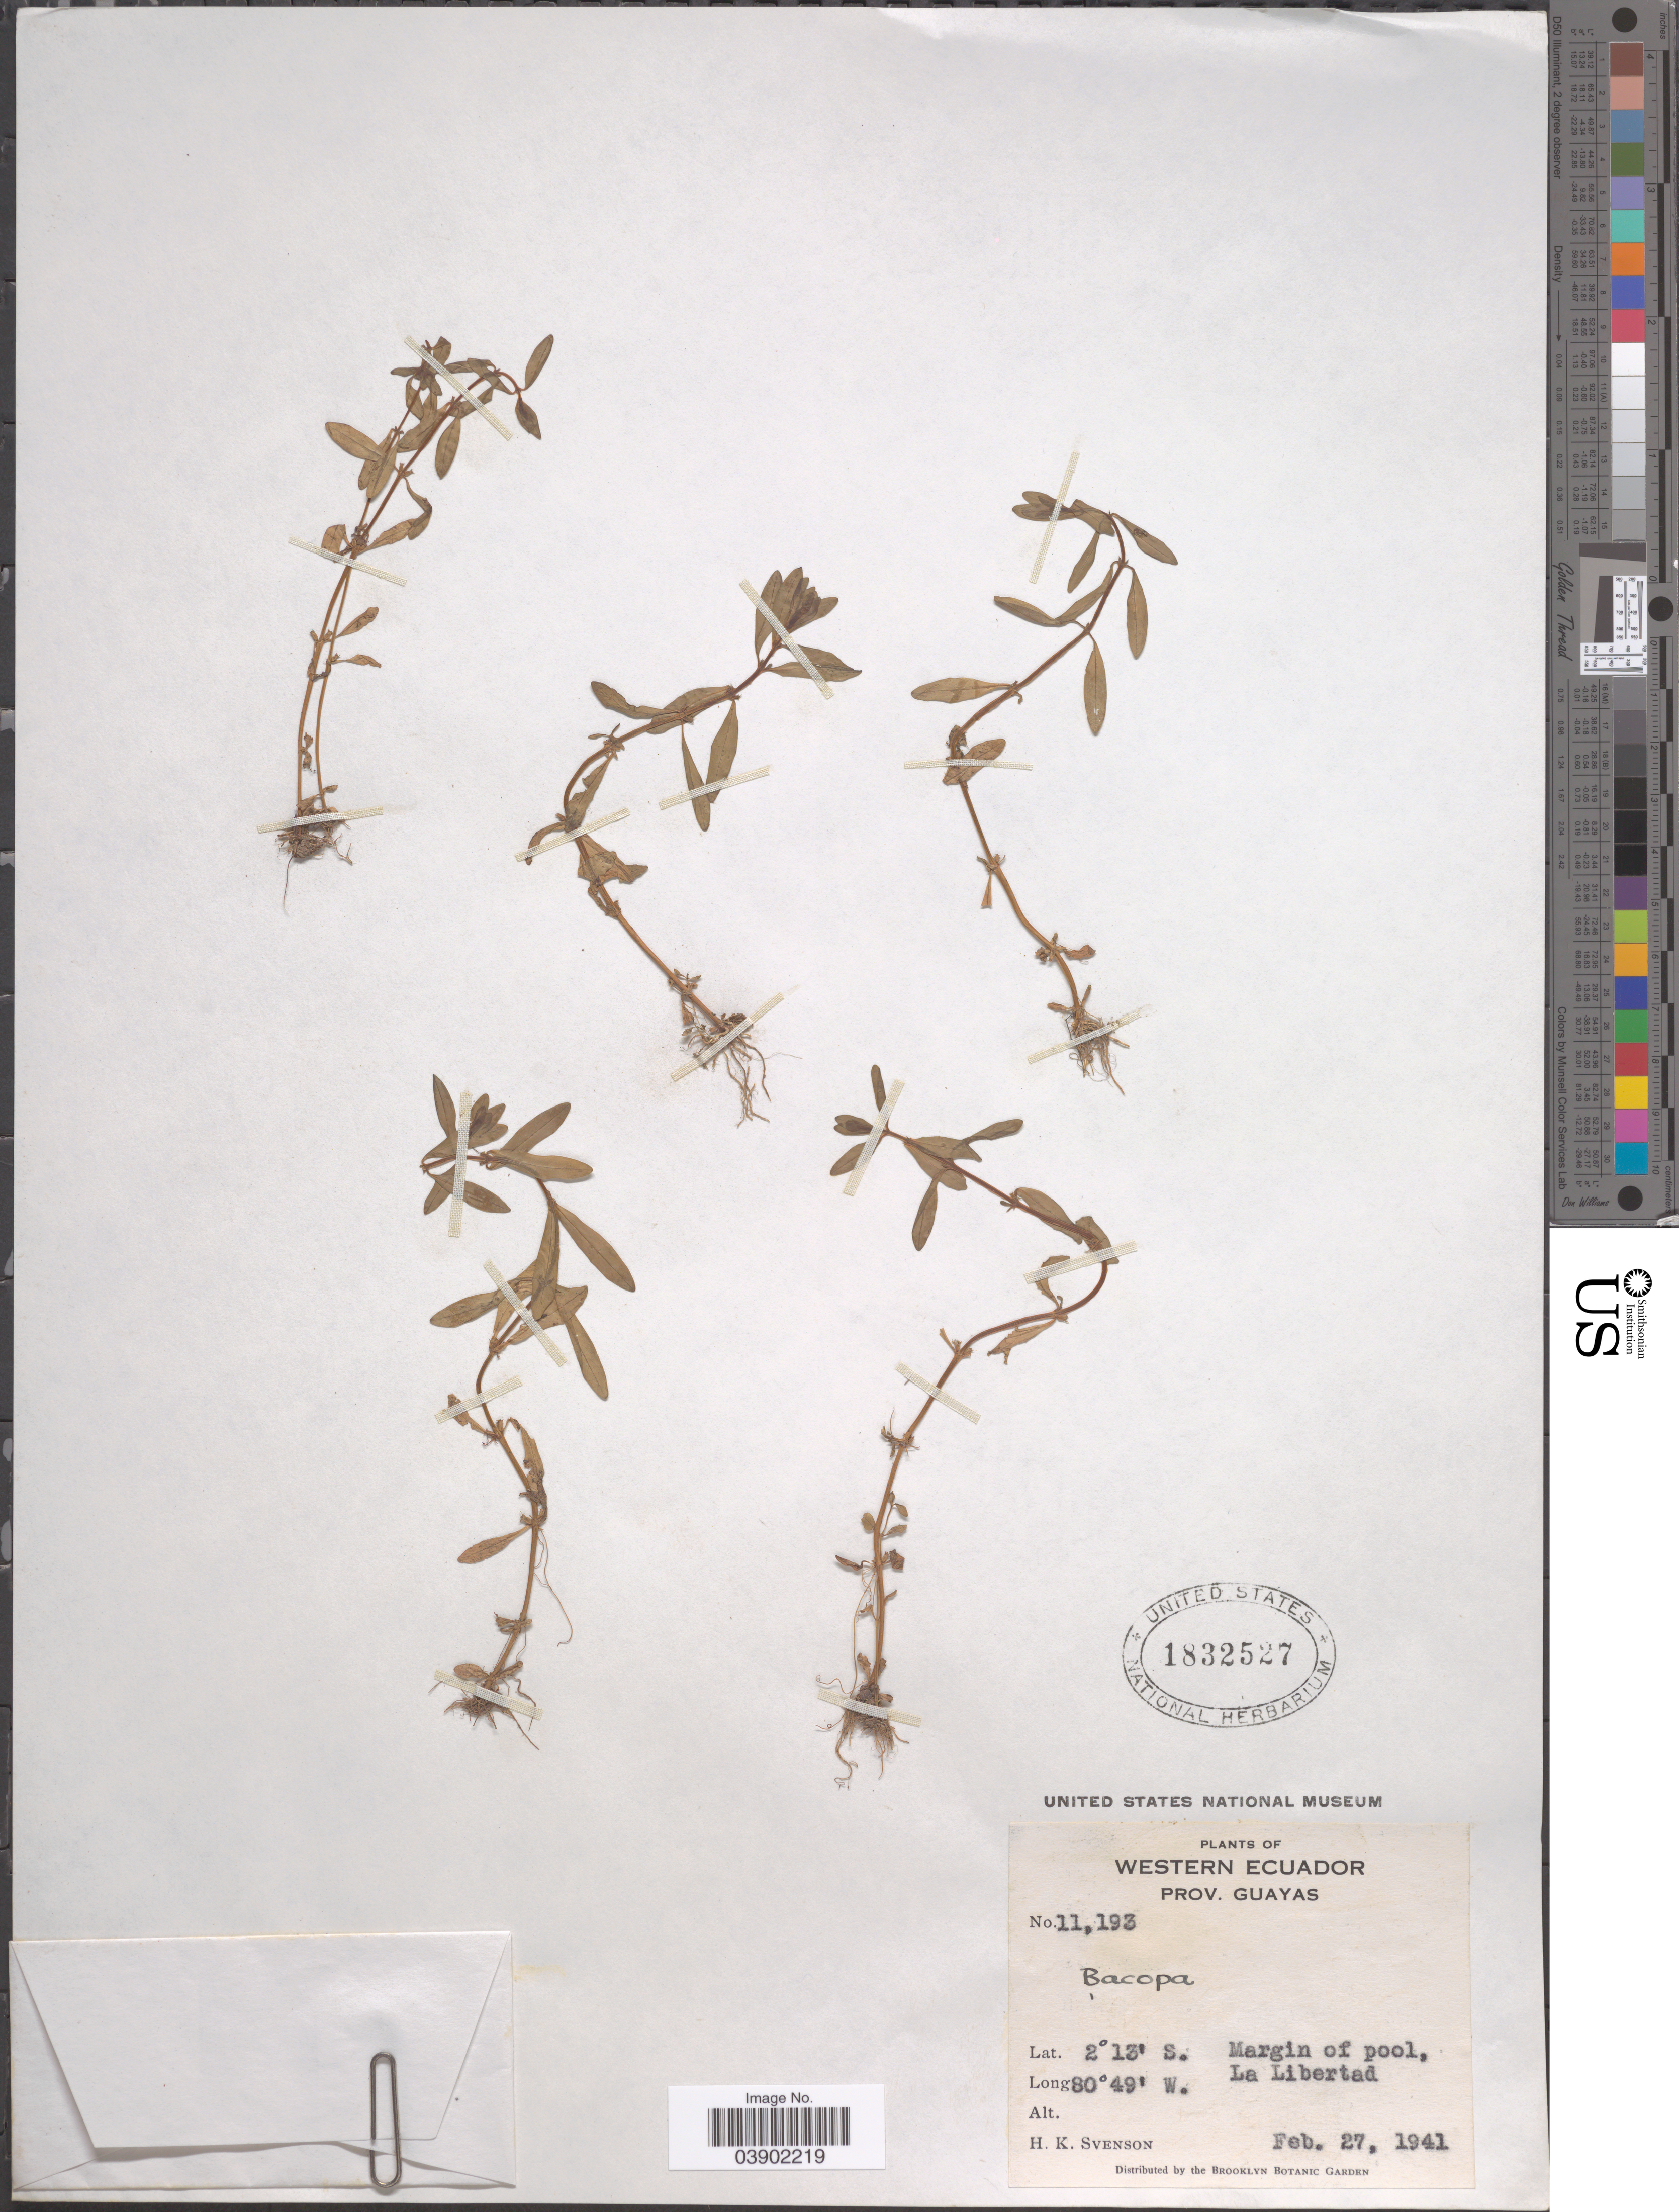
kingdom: Plantae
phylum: Tracheophyta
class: Magnoliopsida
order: Lamiales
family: Plantaginaceae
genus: Bacopa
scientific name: Bacopa sp.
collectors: H. K. Svenson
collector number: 11193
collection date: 1941-02-27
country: Ecuador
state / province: Guayas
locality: Western Ecuador. La Libertad.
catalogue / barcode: US 1832527